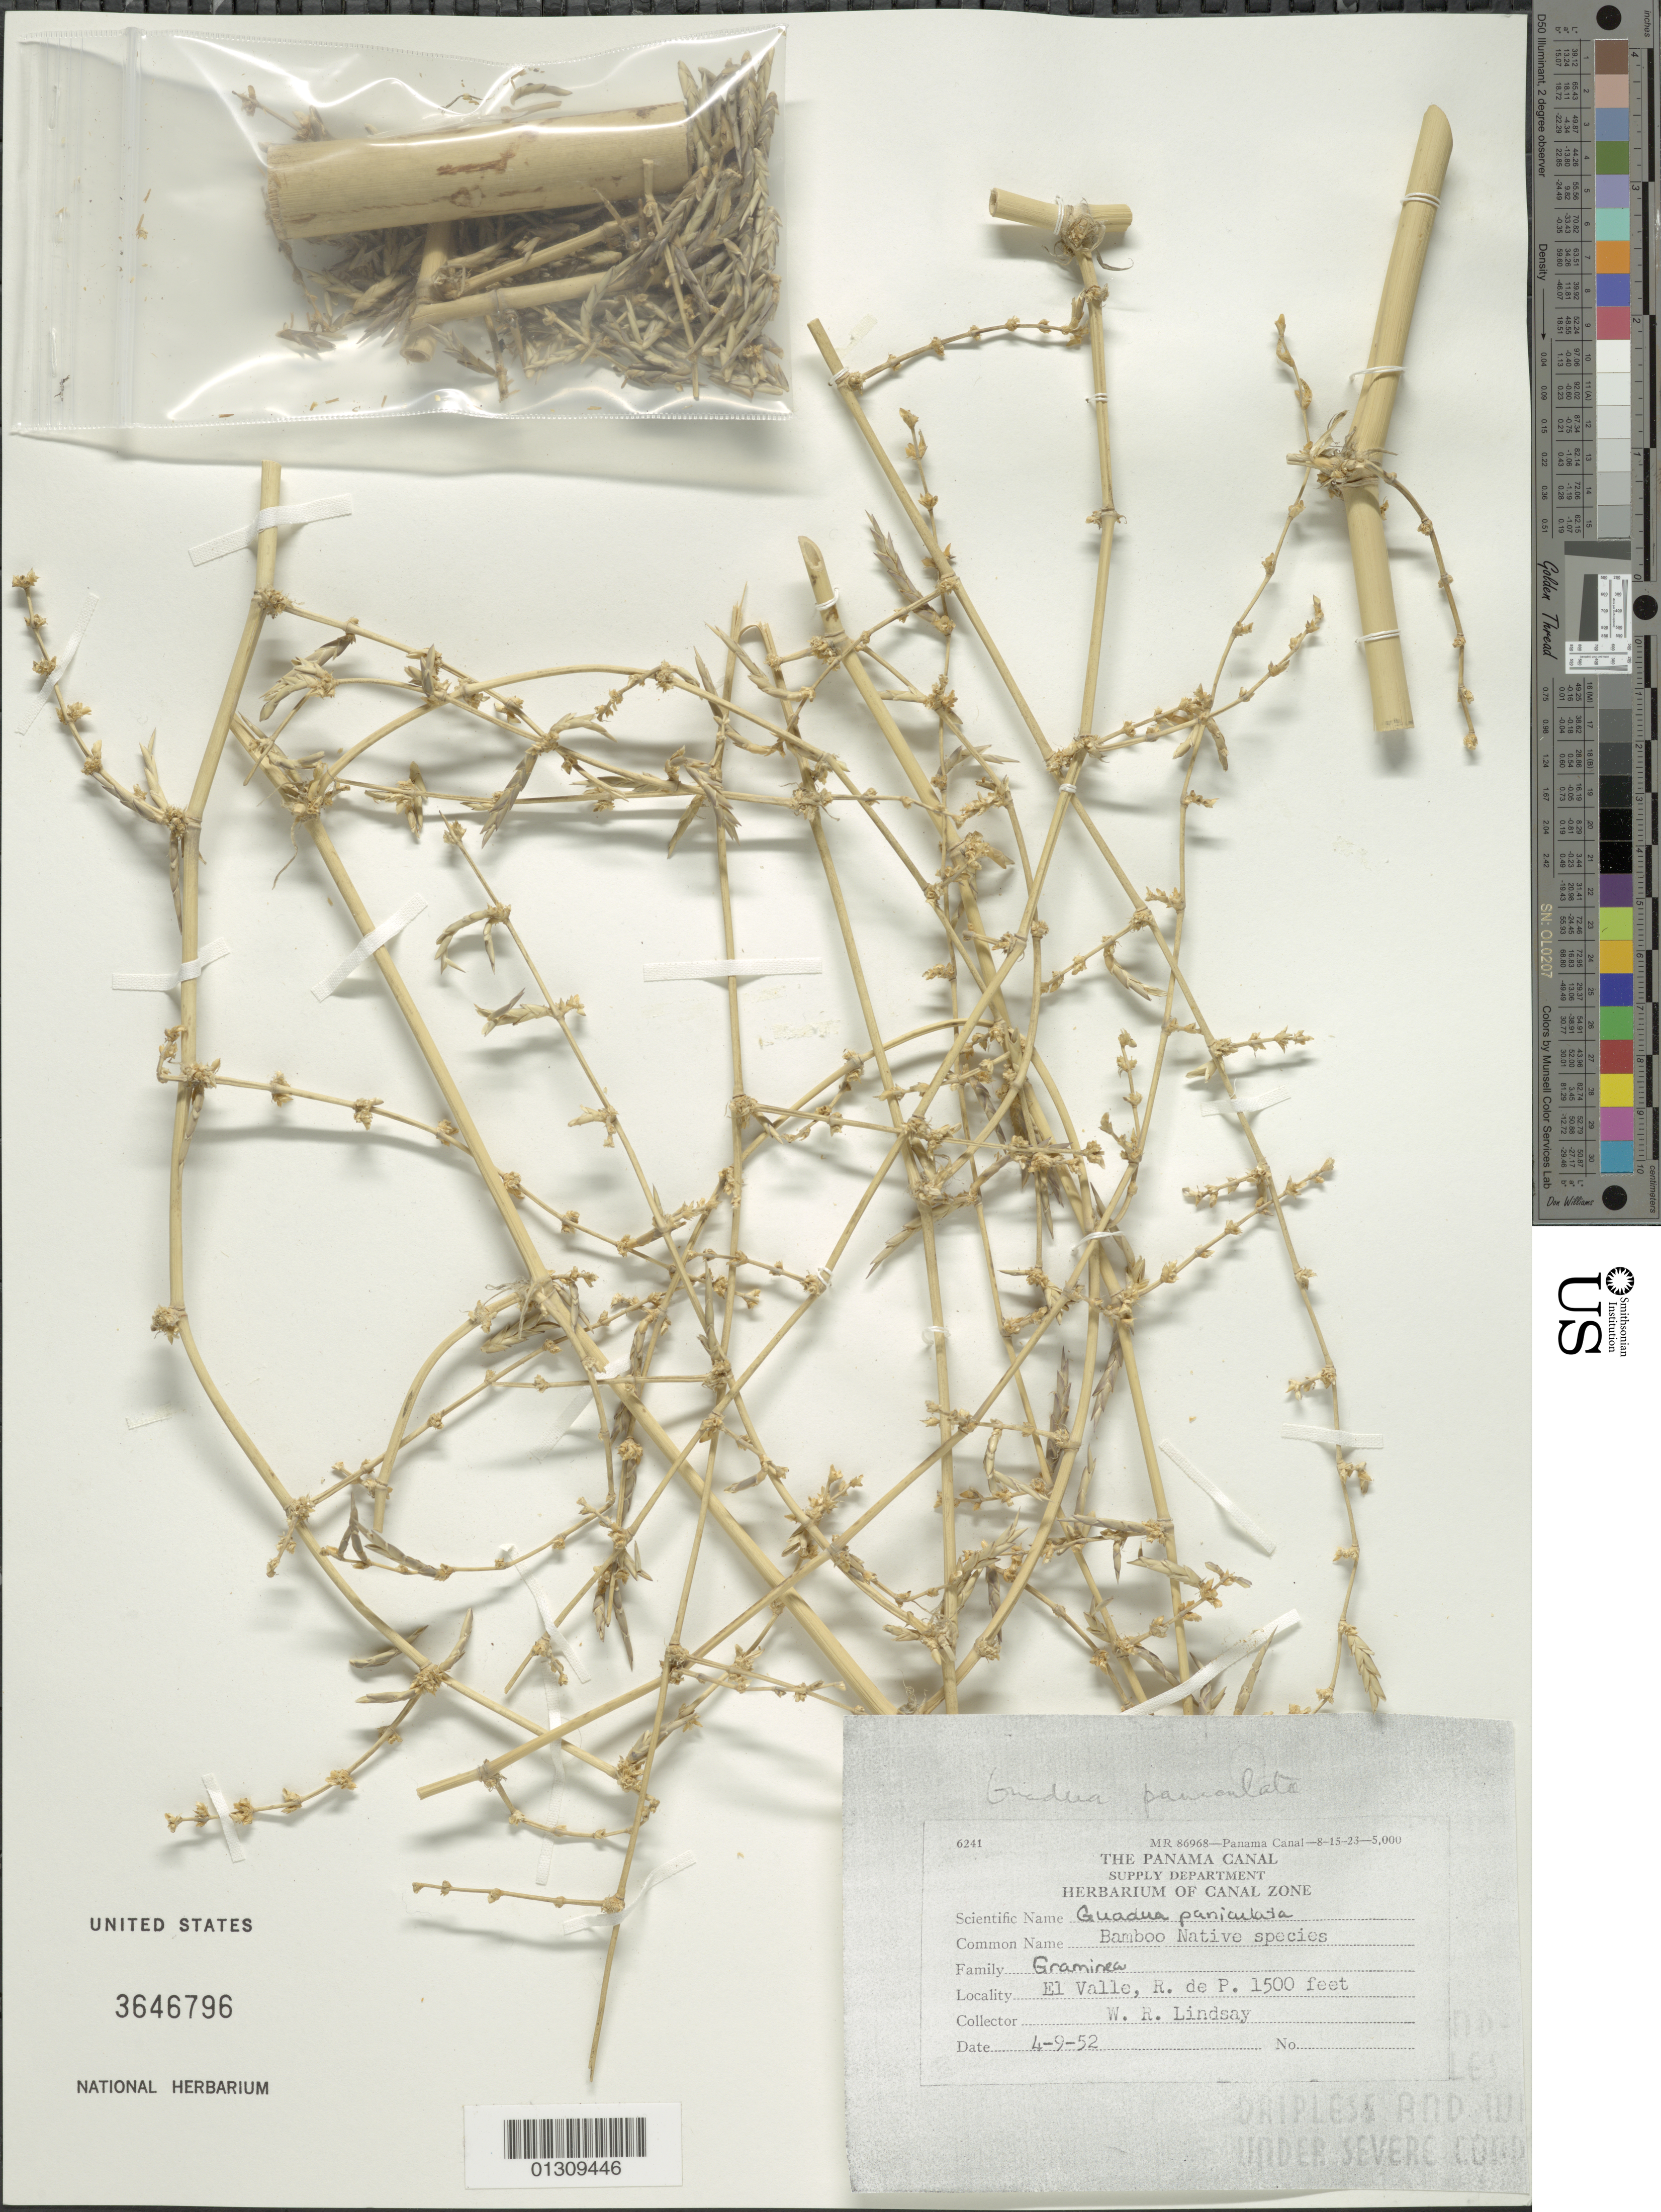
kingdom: Plantae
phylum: Tracheophyta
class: Liliopsida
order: Poales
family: Poaceae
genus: Guadua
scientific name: Guadua paniculata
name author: Munro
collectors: W. Lindsay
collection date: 1952-04-09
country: Panama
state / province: Coclé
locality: El Valle, R. de P.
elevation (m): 457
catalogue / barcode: US 3646796